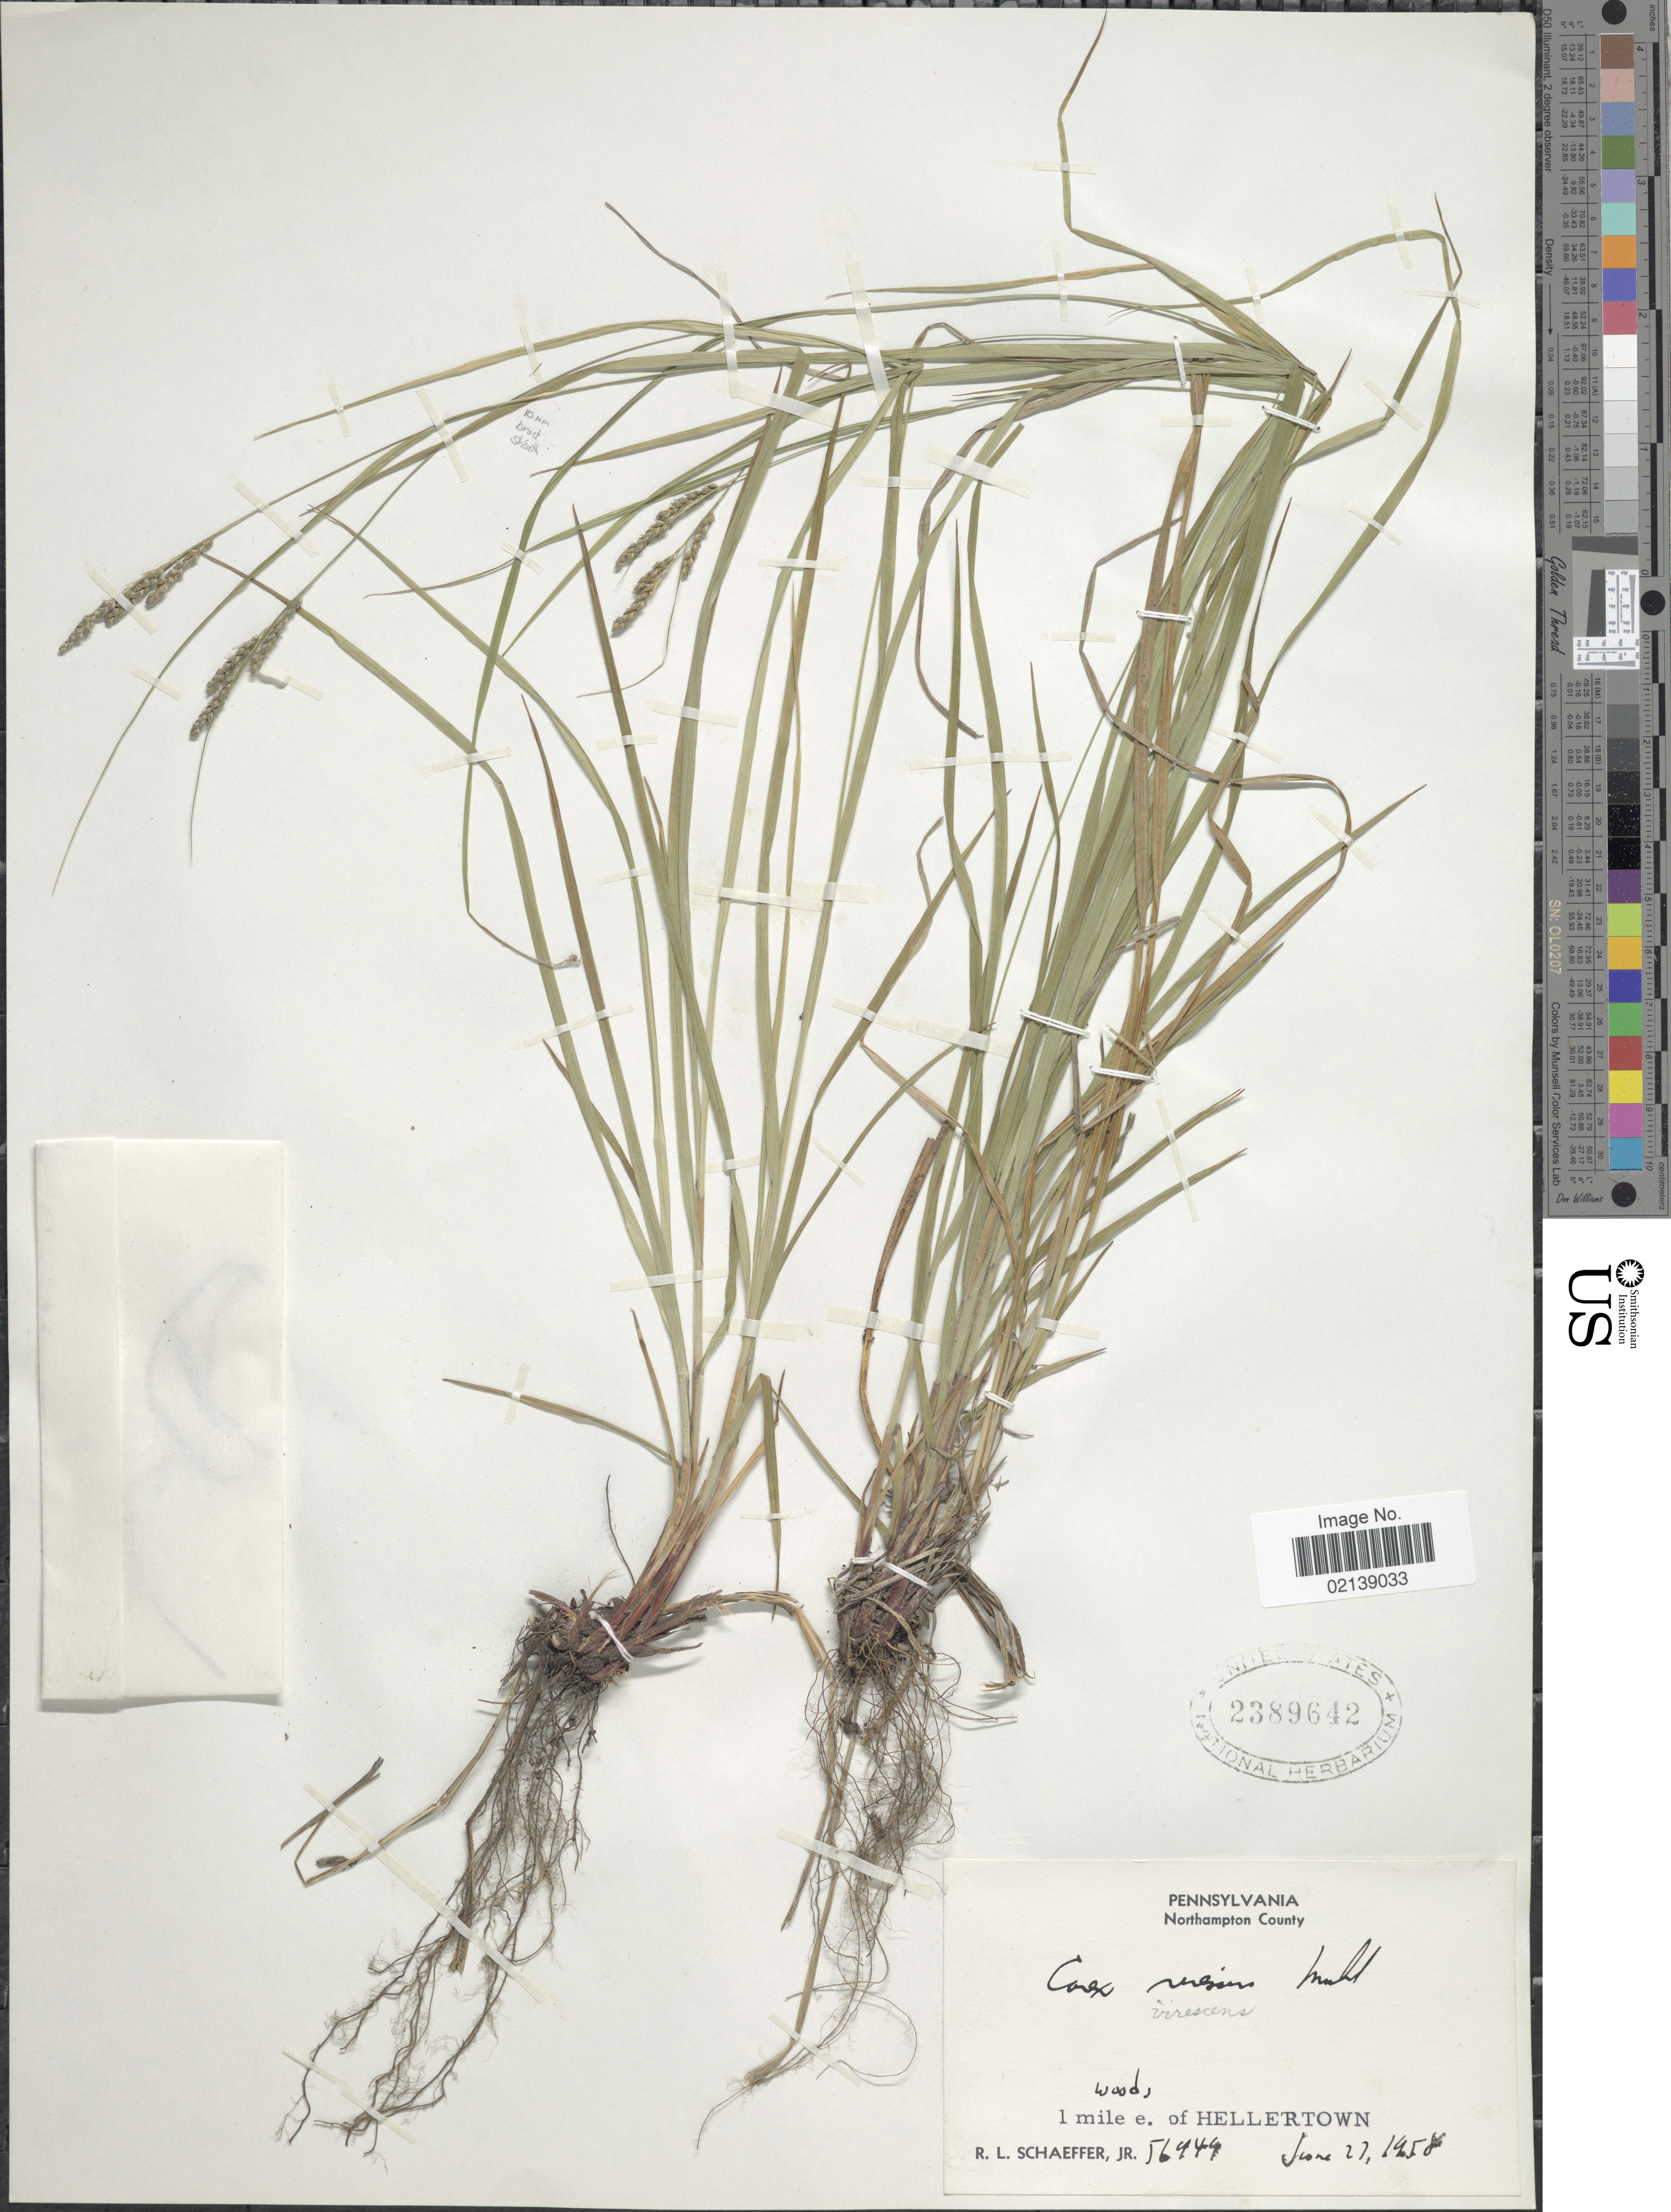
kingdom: Plantae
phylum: Tracheophyta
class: Liliopsida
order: Poales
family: Cyperaceae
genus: Carex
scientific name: Carex virescens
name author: Muhl. ex Willd.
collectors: R. L. Schaeffer Jr.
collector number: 56449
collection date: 1958-06-27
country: United States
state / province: Pennsylvania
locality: Northampton County, wood, 1 mile e. of Hellertwon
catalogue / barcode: US 2389642